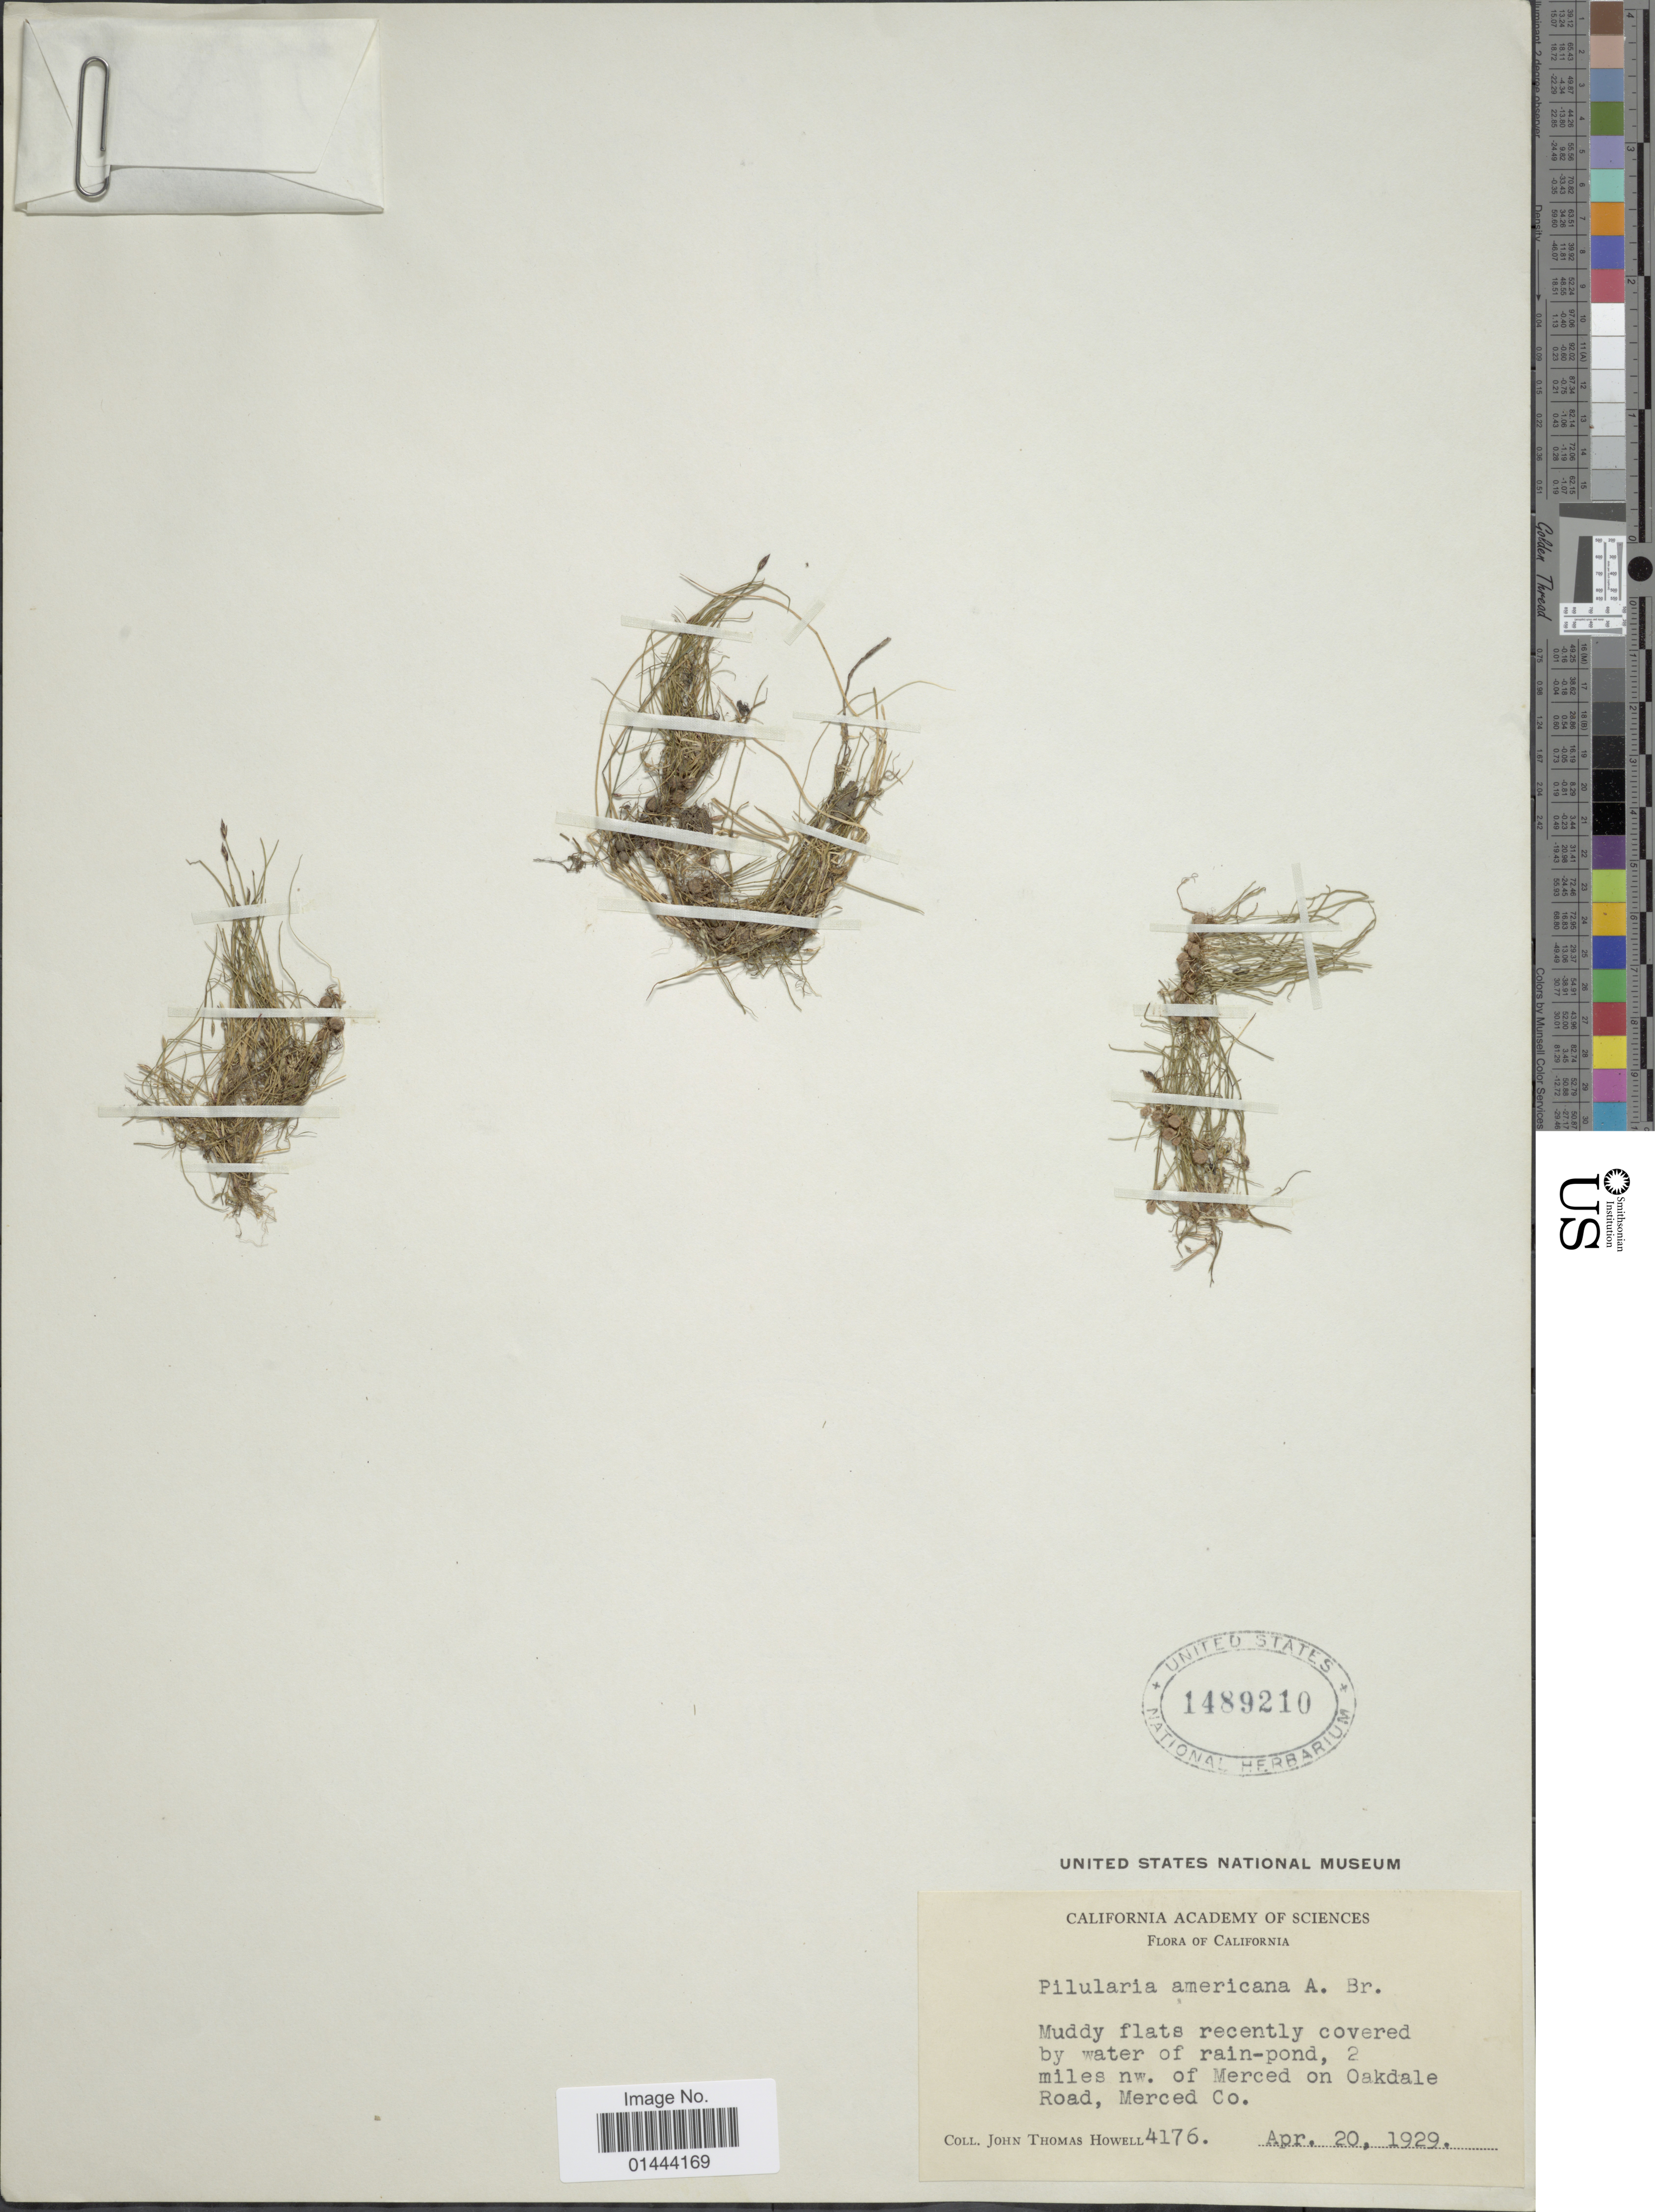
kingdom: Plantae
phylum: Tracheophyta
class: Polypodiopsida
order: Salviniales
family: Marsileaceae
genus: Pilularia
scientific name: Pilularia americana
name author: A. Braun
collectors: J. T. Howell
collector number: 4176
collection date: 1929-04-20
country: United States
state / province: California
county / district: Merced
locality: Muddy flats recently covered by water of rain-pond, 2 miles nw. of Meced on Oakdale Road, Merced Co.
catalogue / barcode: US 1489210